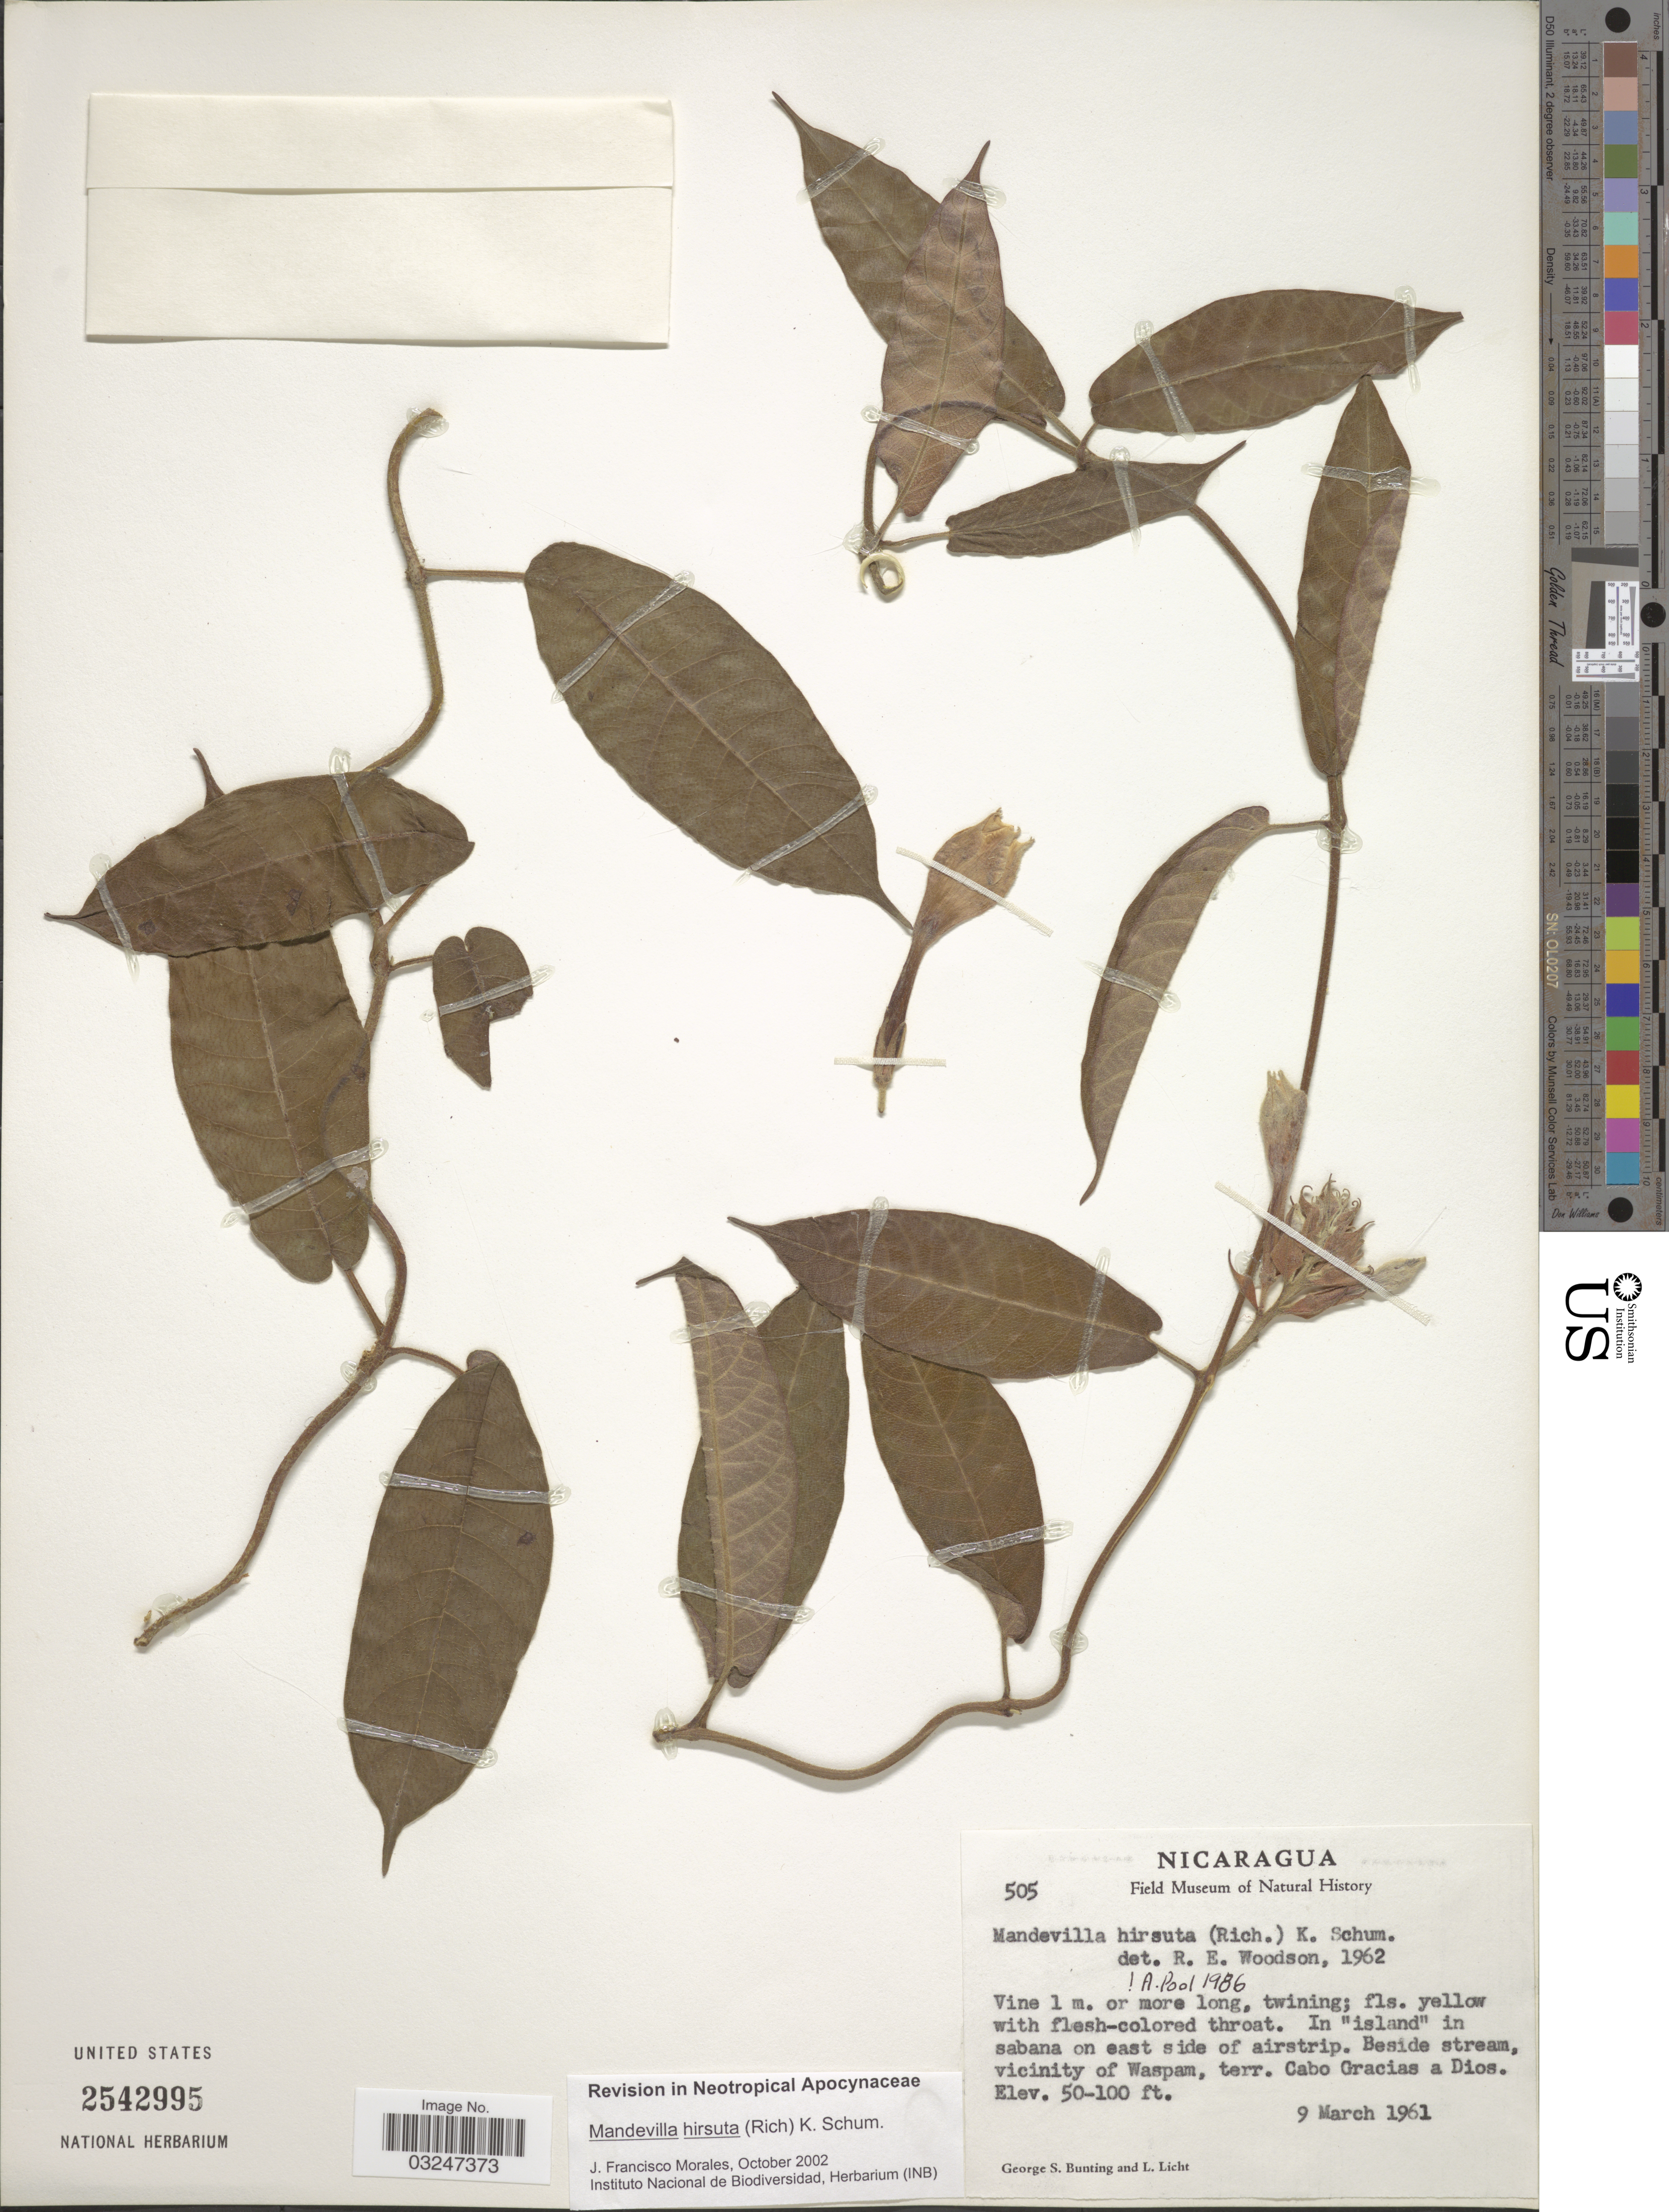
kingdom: Plantae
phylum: Tracheophyta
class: Magnoliopsida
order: Gentianales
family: Apocynaceae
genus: Mandevilla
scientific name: Mandevilla hirsuta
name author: (Rich.) K. Schum.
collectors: G. S. Bunting & L. Licht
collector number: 505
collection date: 1961-03-09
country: Nicaragua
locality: In "island" in sabana on east side of airstrip. Beside stream, vicinity of Waspam, terr. Cabo Gracias a Dios.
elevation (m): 15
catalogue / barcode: US 2542995